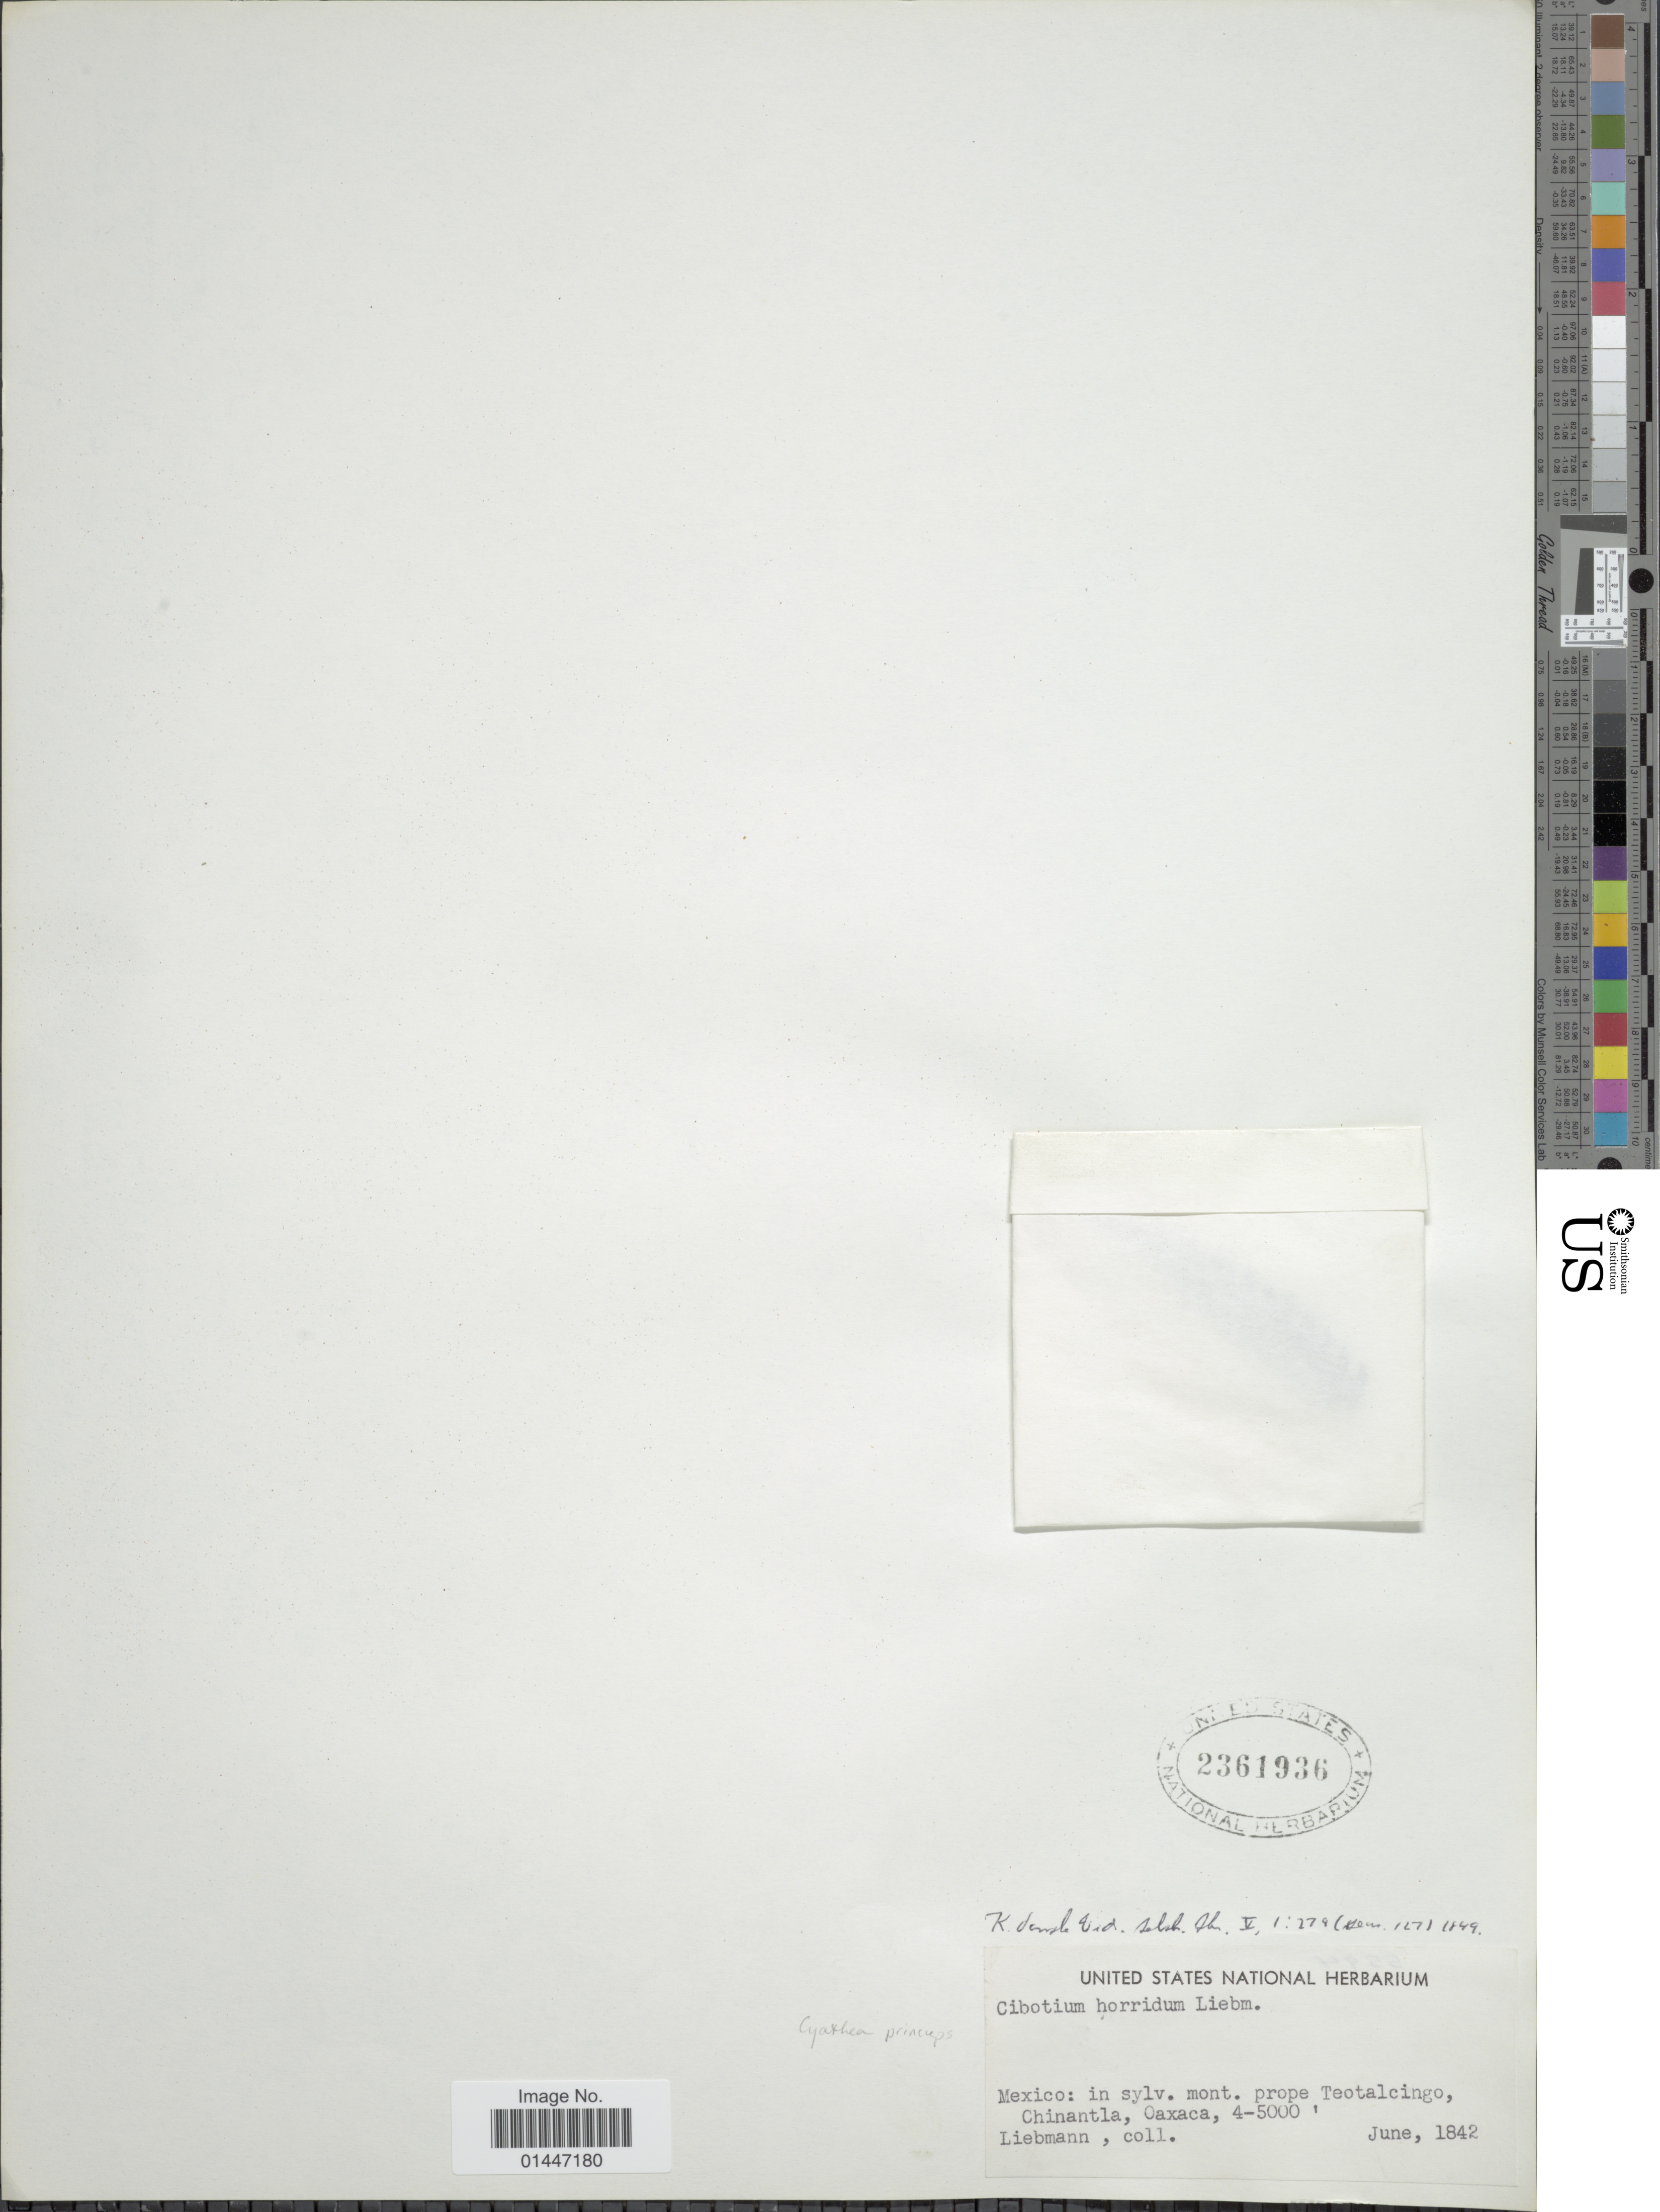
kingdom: Plantae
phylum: Tracheophyta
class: Polypodiopsida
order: Cyatheales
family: Cyatheaceae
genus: Sphaeropteris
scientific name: Sphaeropteris horrida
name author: (Liebm.) R.M. Tryon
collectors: F. M. Liebmann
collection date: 1842-06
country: Mexico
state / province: Oaxaca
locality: In sylv. mont. prope Teotalcingo, Chinantla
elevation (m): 1219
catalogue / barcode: US 2361936